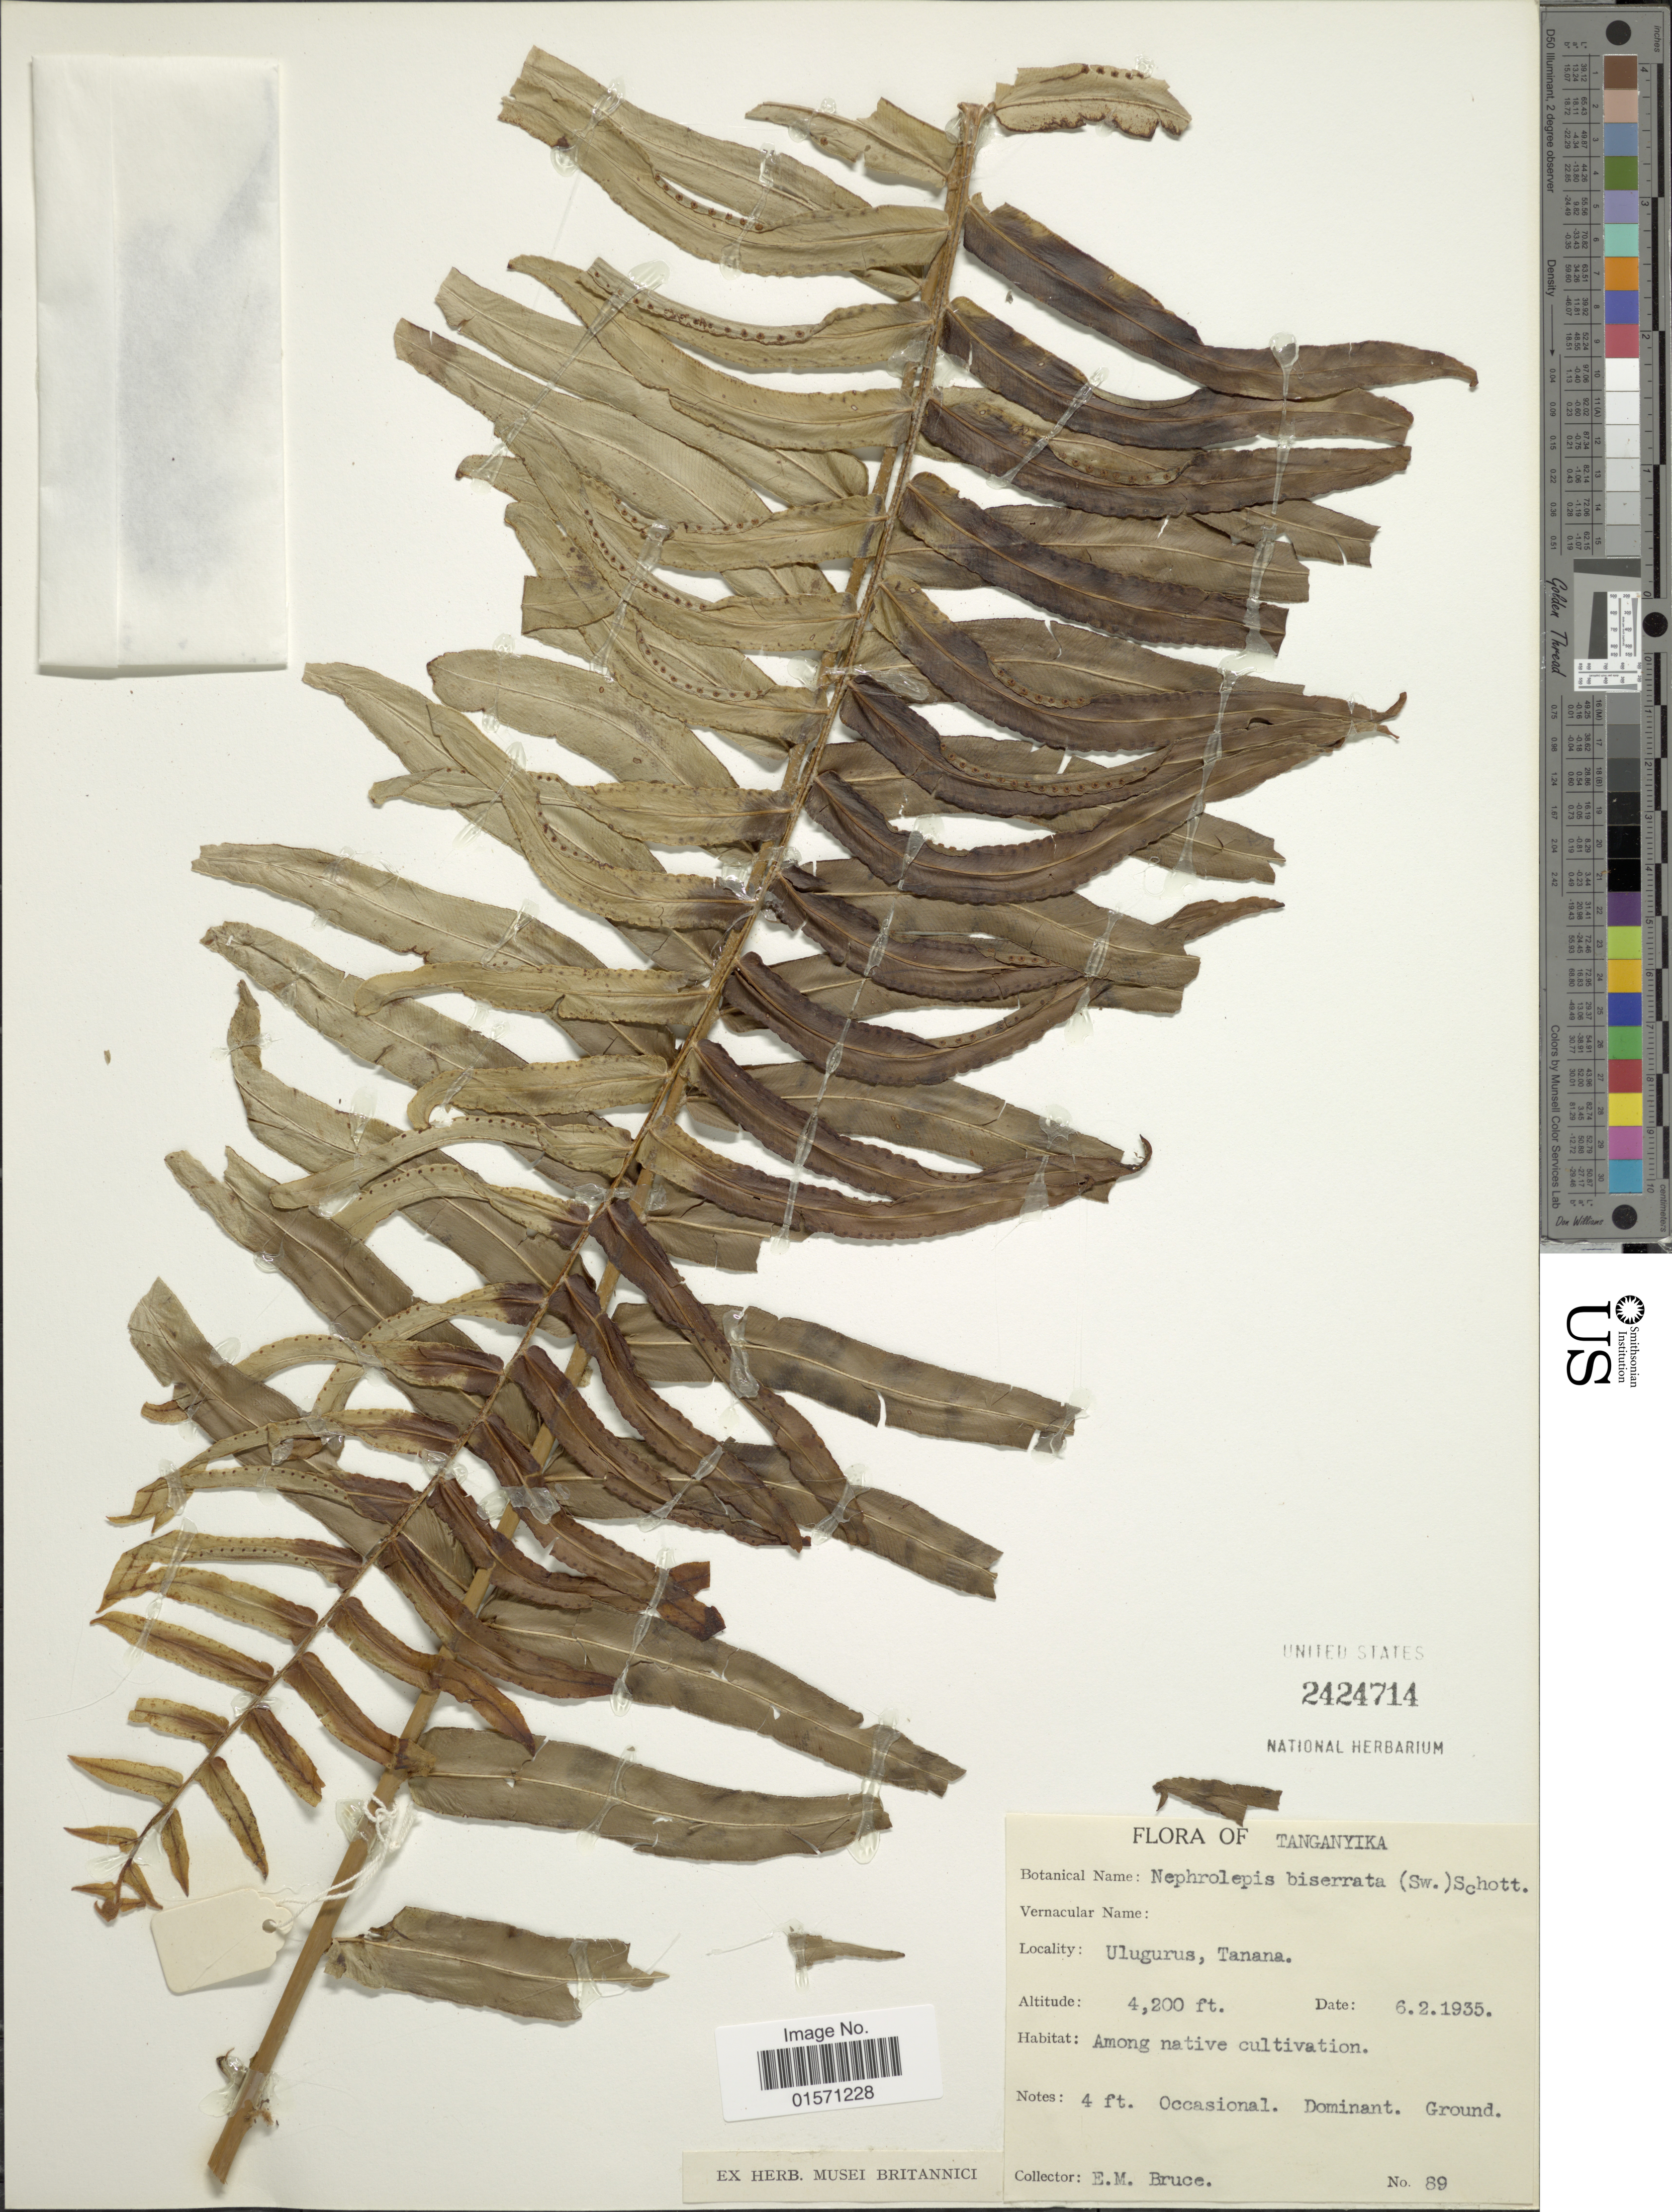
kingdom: Plantae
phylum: Tracheophyta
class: Polypodiopsida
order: Polypodiales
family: Nephrolepidaceae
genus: Nephrolepis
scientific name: Nephrolepis biserrata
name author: (Sw.) Schott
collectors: E. Bruce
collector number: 89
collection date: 1935-02-06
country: Tanzania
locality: Tanganyika. Ulugurus, Tanana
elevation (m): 1280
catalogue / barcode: US 2424714